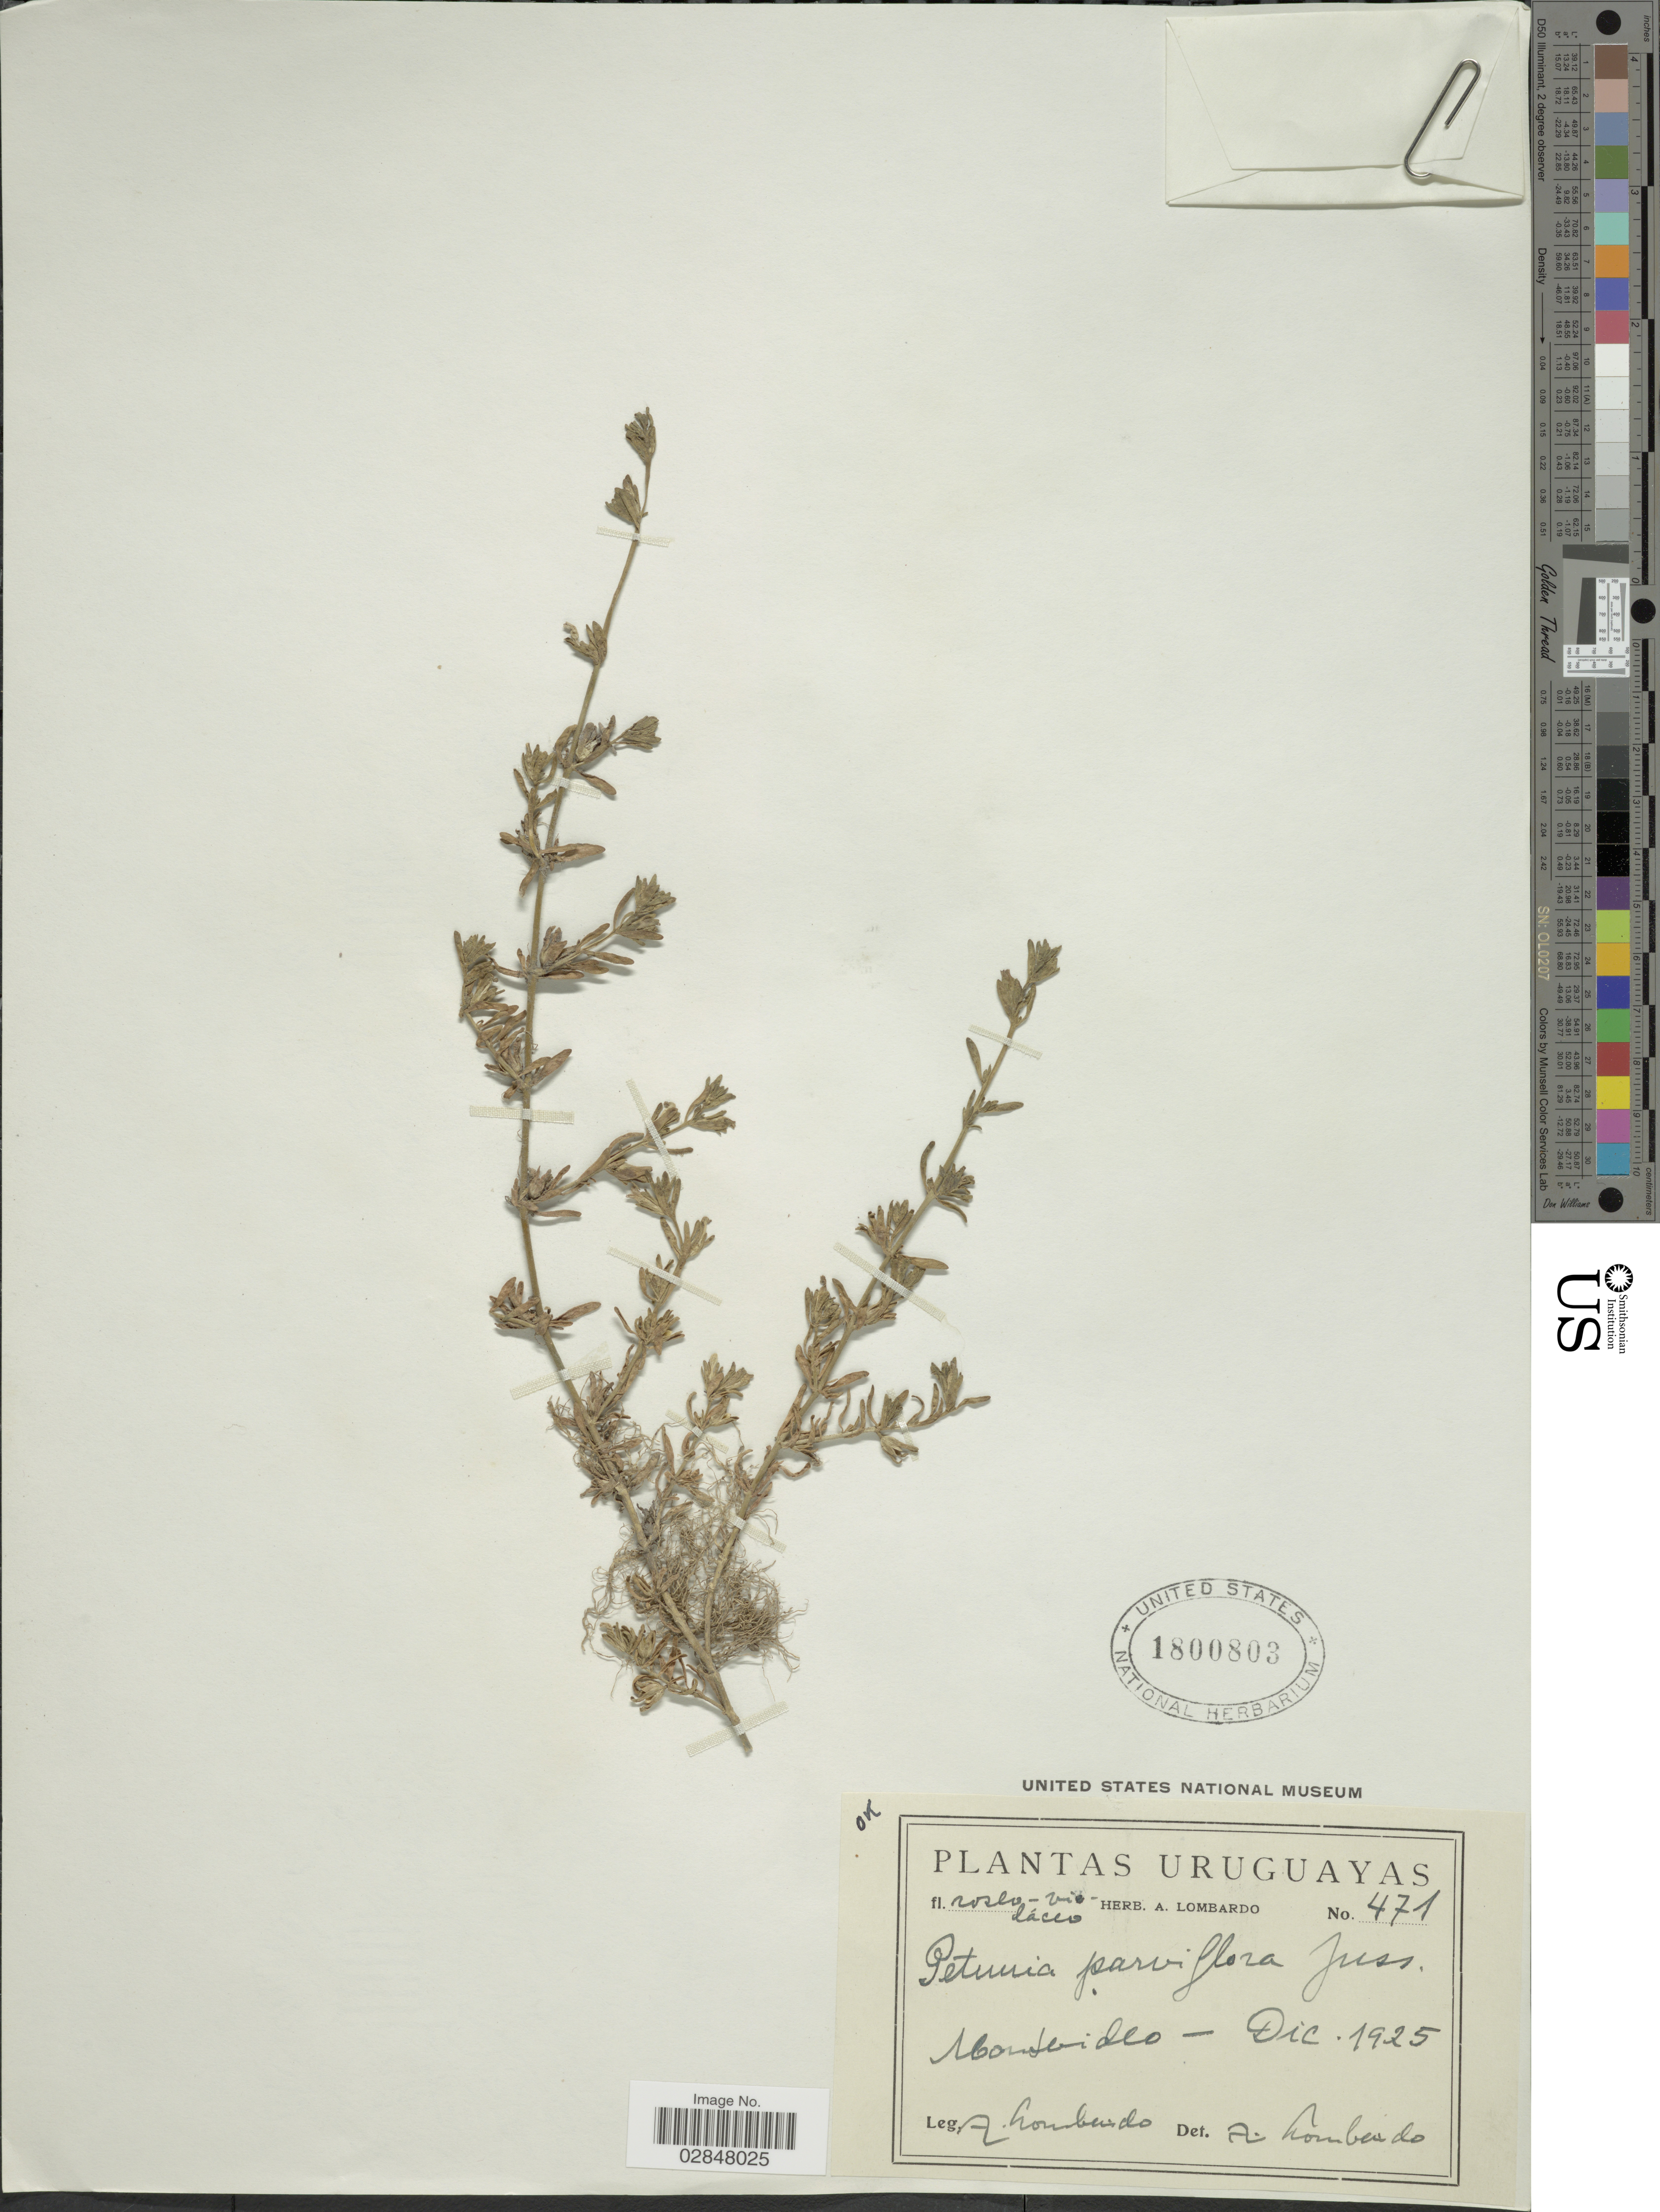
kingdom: Plantae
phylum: Tracheophyta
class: Magnoliopsida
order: Solanales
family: Solanaceae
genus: Petunia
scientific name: Petunia parviflora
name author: Juss.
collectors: A. Lombardo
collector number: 471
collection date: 1925-12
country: Uruguay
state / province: Montevideo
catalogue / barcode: US 1800803